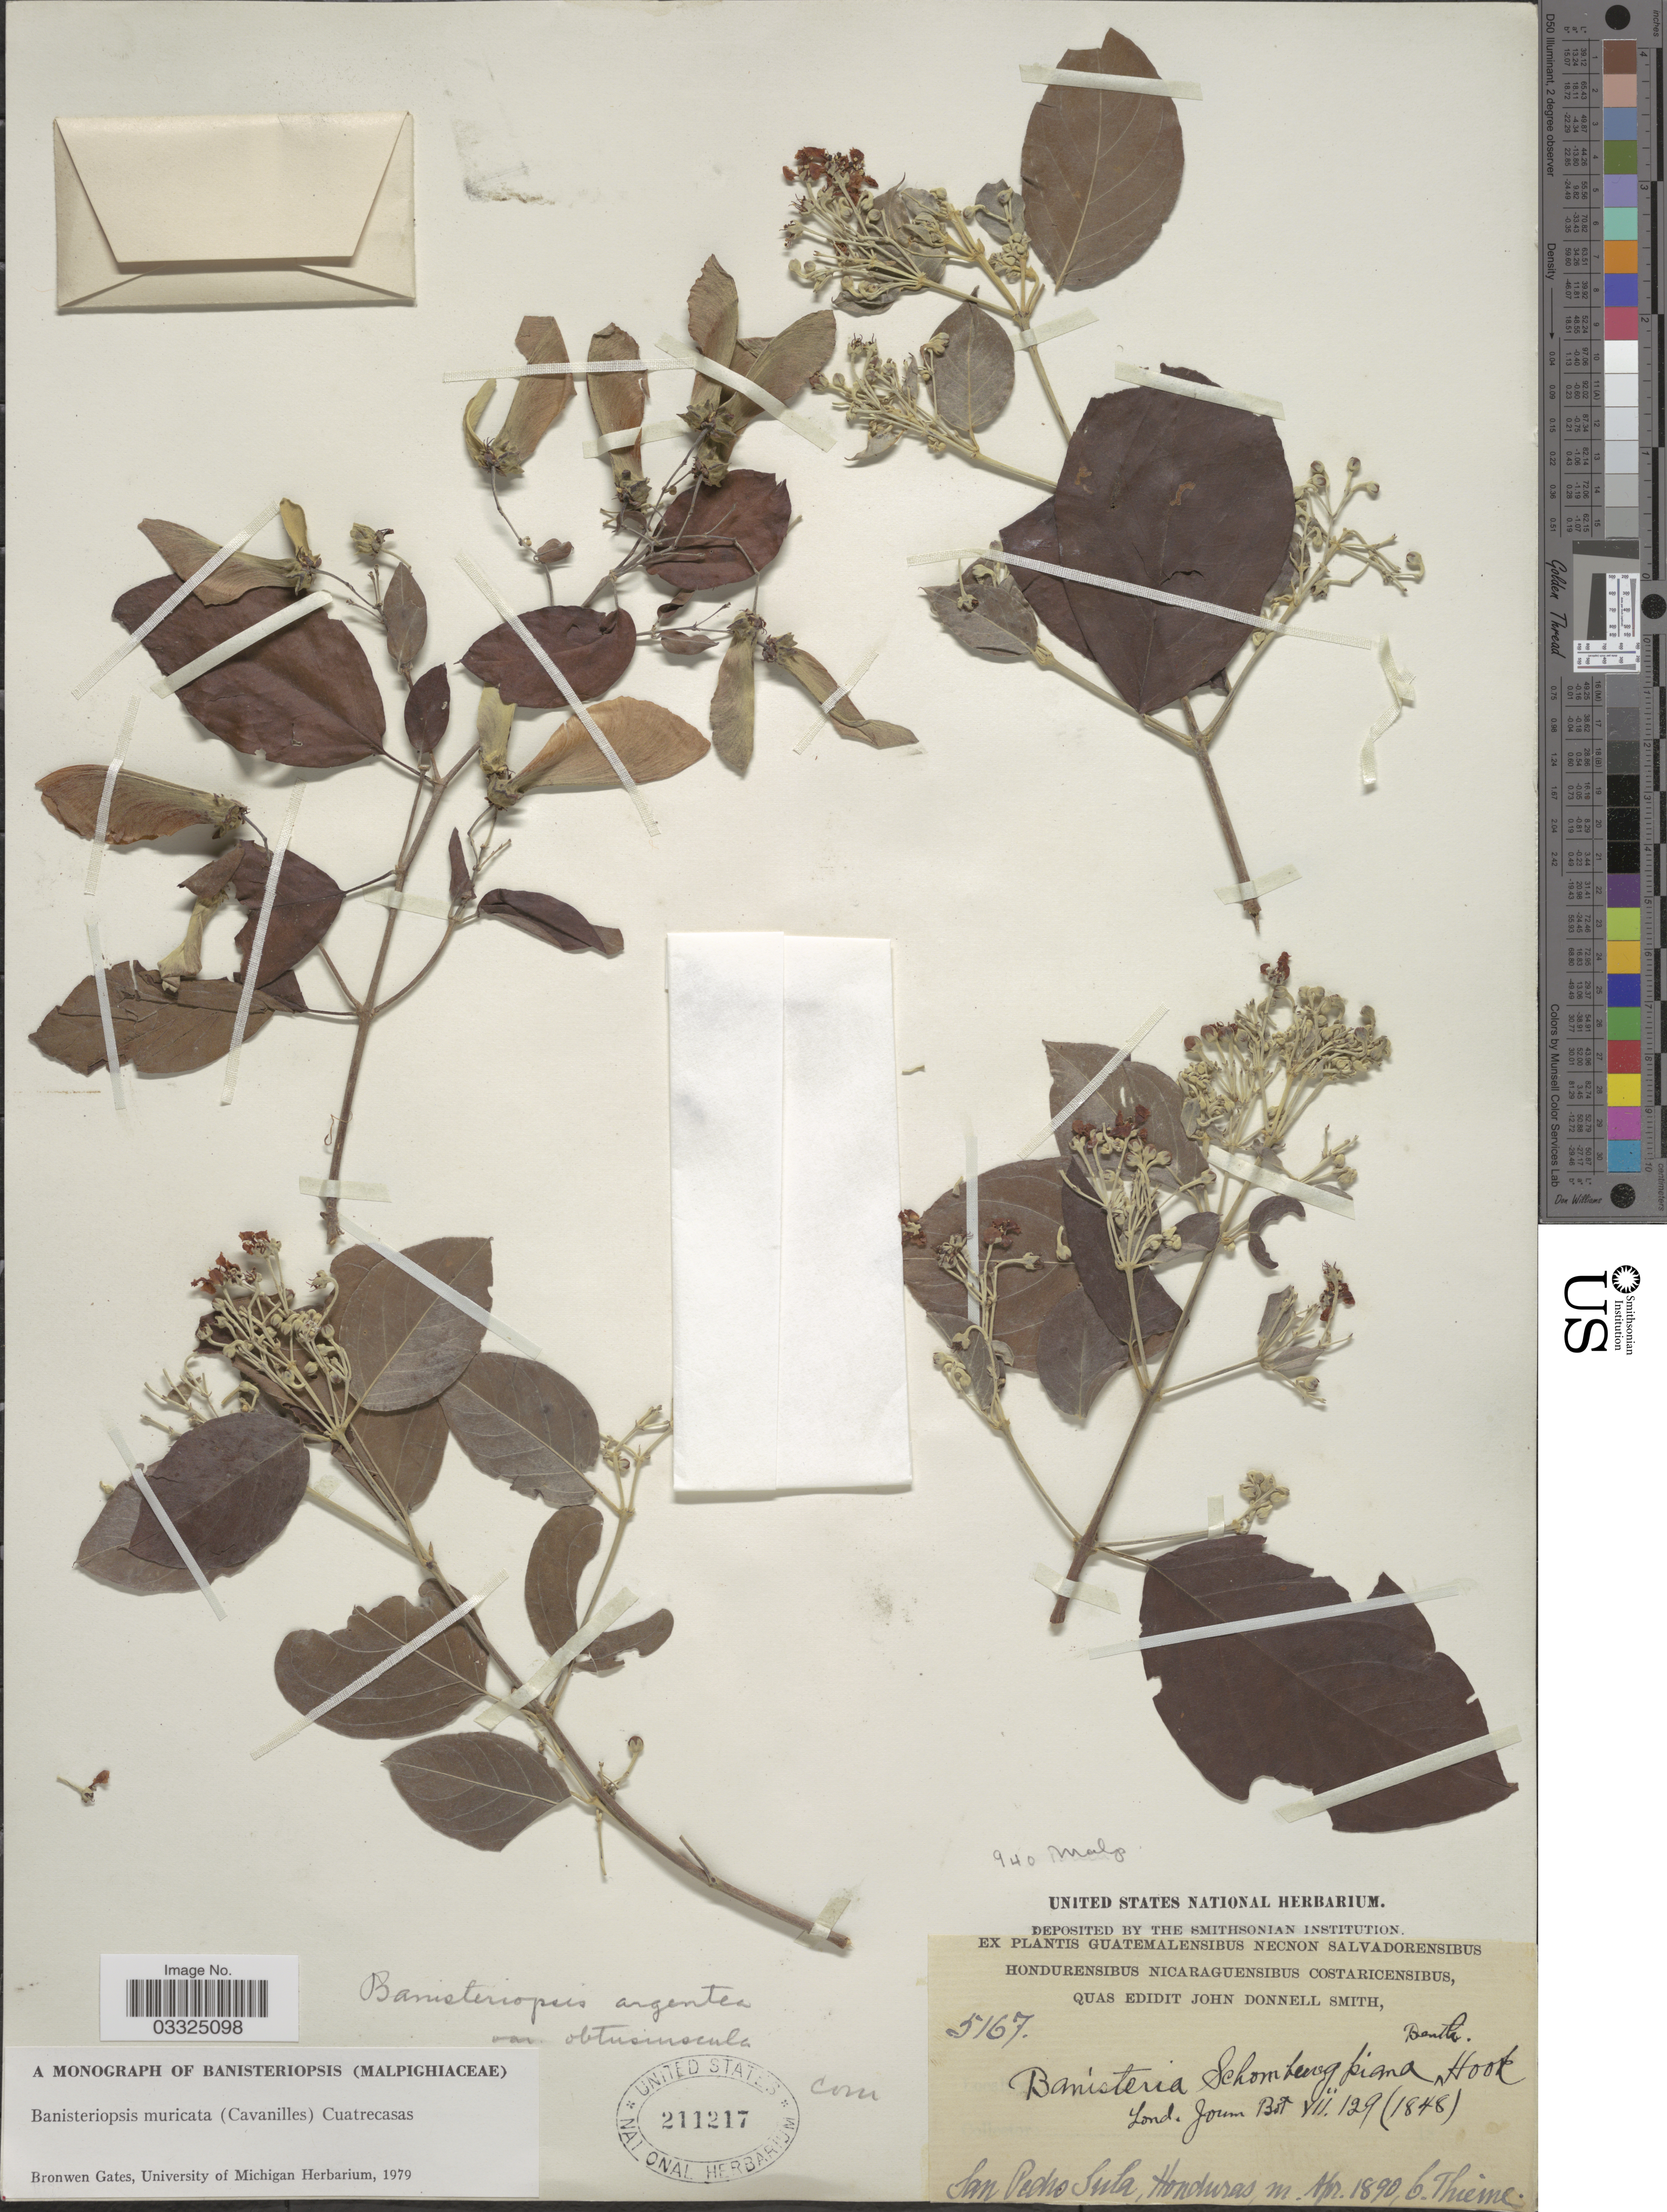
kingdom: Plantae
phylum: Tracheophyta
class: Magnoliopsida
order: Malpighiales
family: Malpighiaceae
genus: Banisteriopsis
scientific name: Banisteriopsis muricata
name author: (Cav.) Cuatrec.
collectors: C. Thieme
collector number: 5167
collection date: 1890-04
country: Honduras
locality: San Pedro Sula.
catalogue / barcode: US 211217